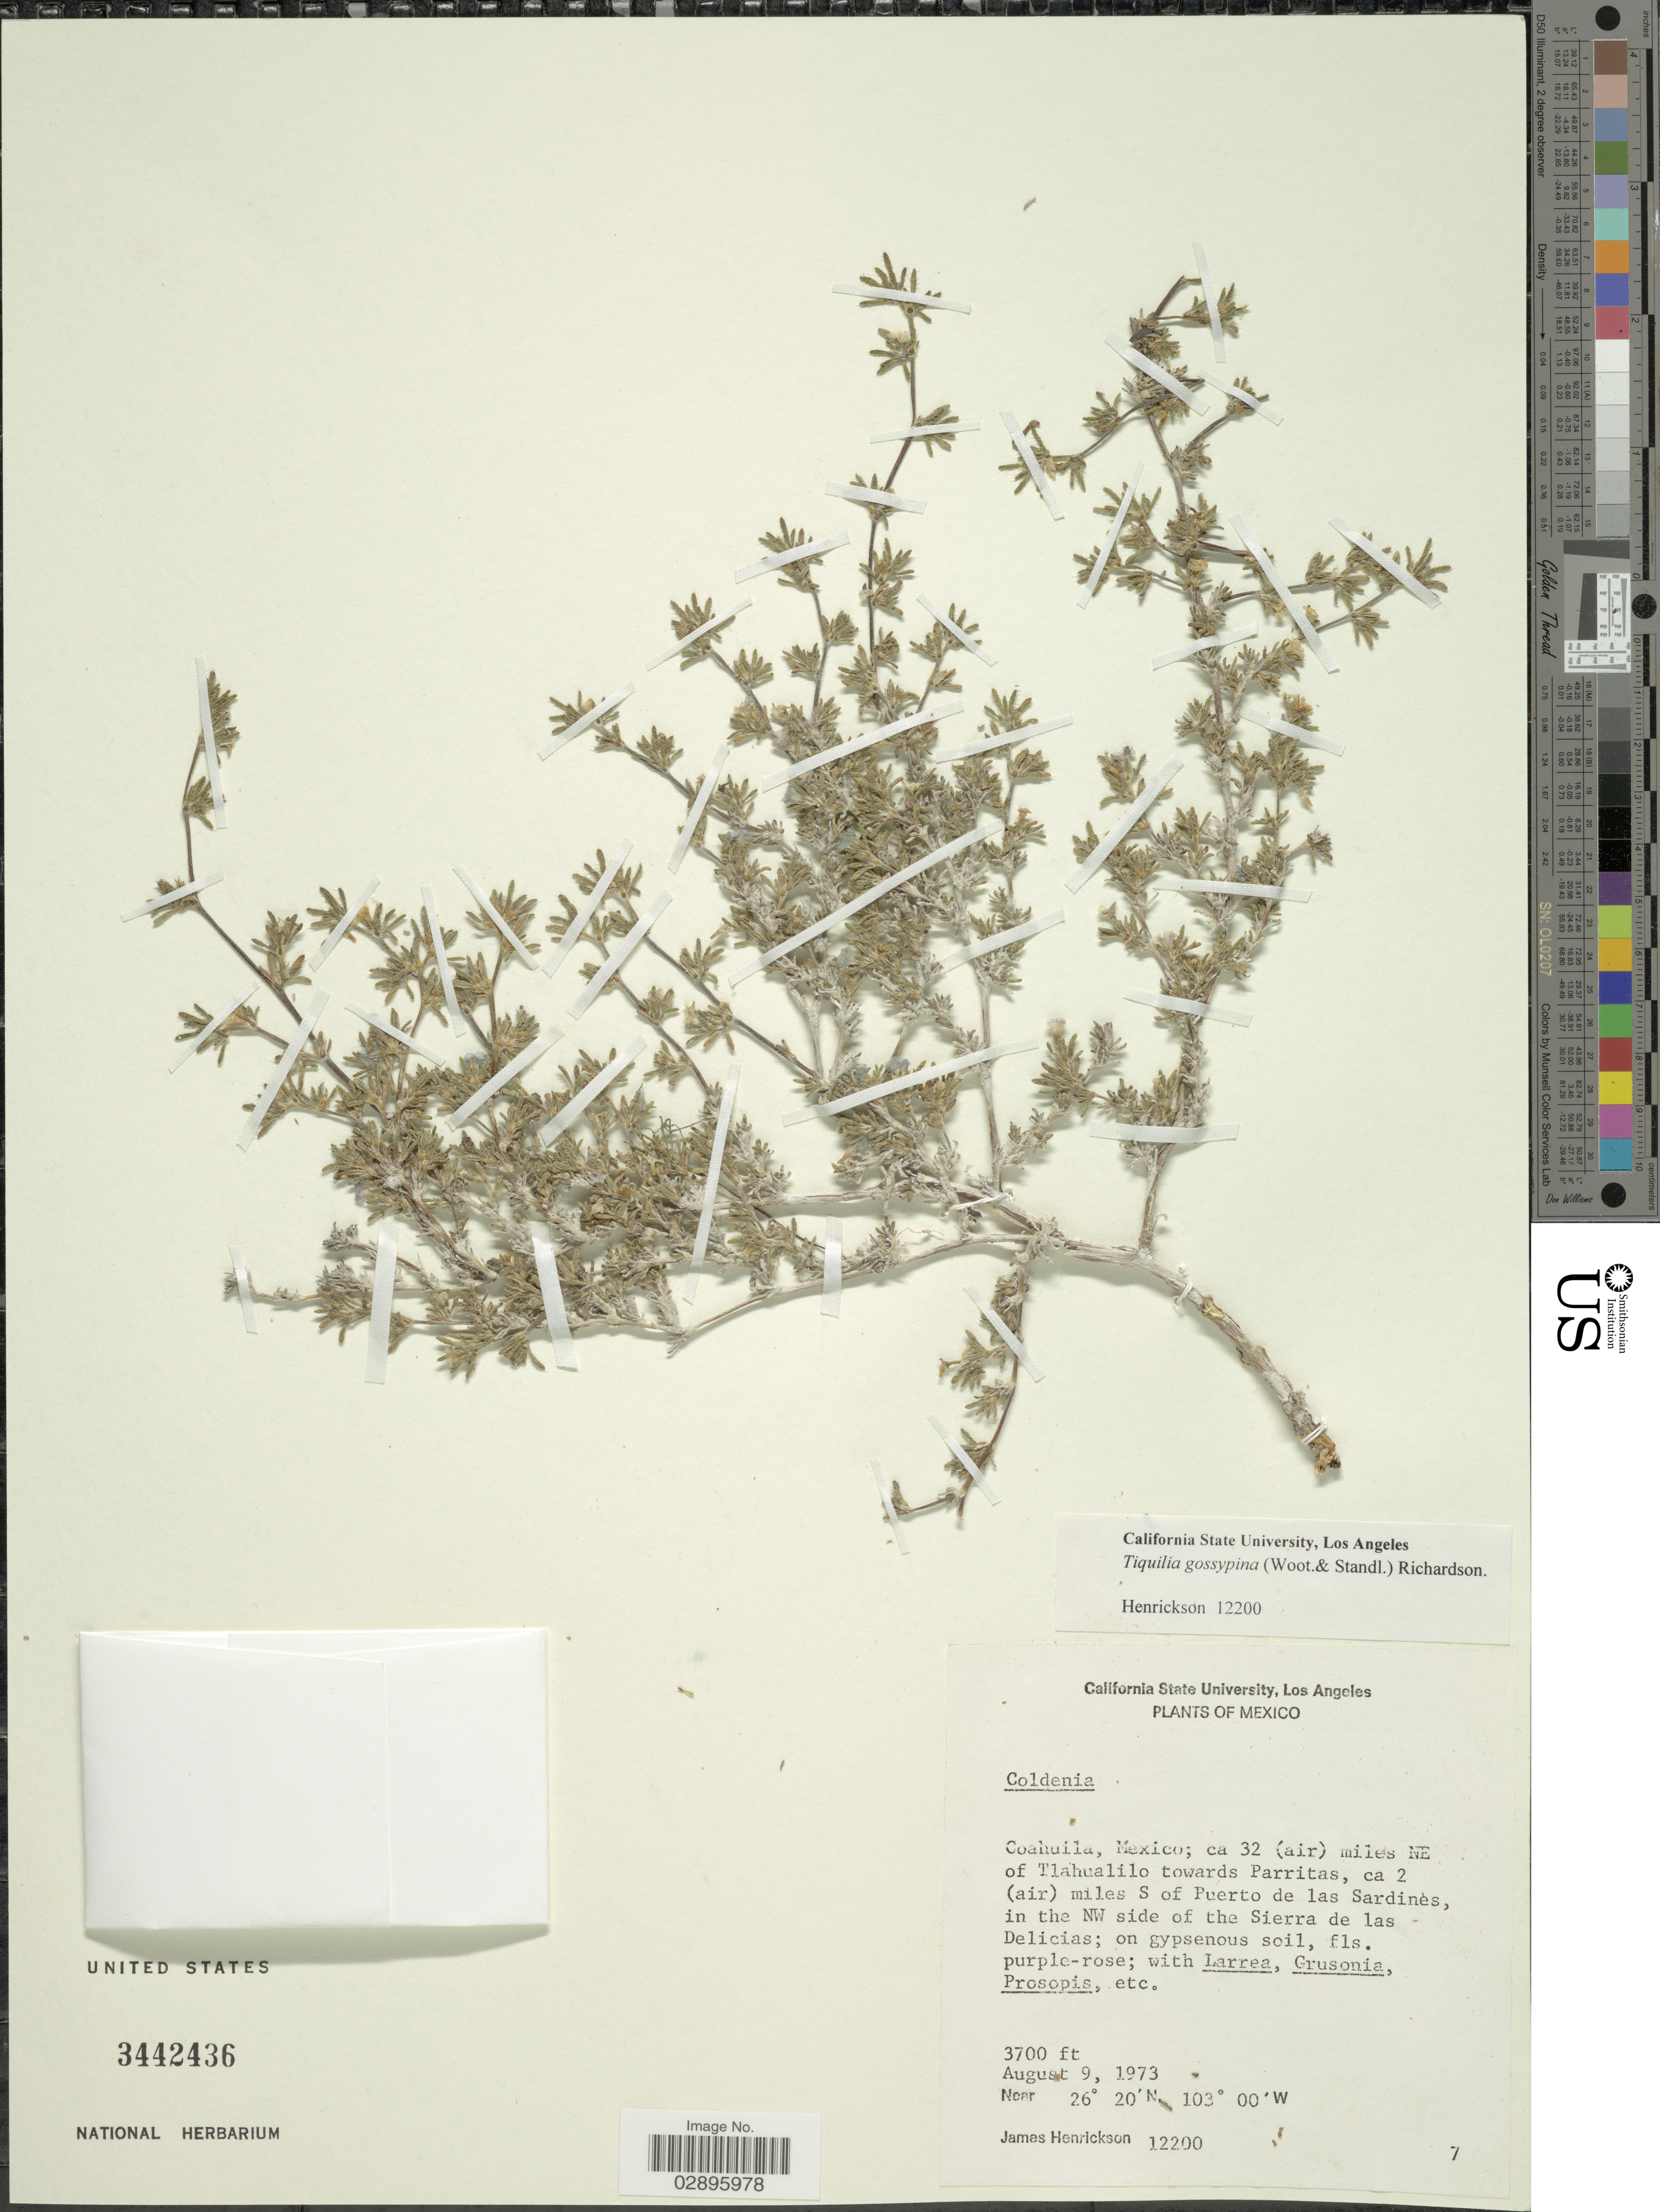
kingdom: Plantae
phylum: Tracheophyta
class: Magnoliopsida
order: Boraginales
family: Ehretiaceae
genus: Tiquilia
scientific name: Tiquilia gossypina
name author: (Wooton) A.T. Richardson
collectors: J. Henrickson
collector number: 12200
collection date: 1973-08-09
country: Mexico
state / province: Coahuila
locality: Ca 32 (air) miles NE of Tlahualilo towards Parritas, ca 2 (air) miles S of Puerto de las Sardines, in the NW side of the Sierra de las Delicias.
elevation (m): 1128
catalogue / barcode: US 3442436